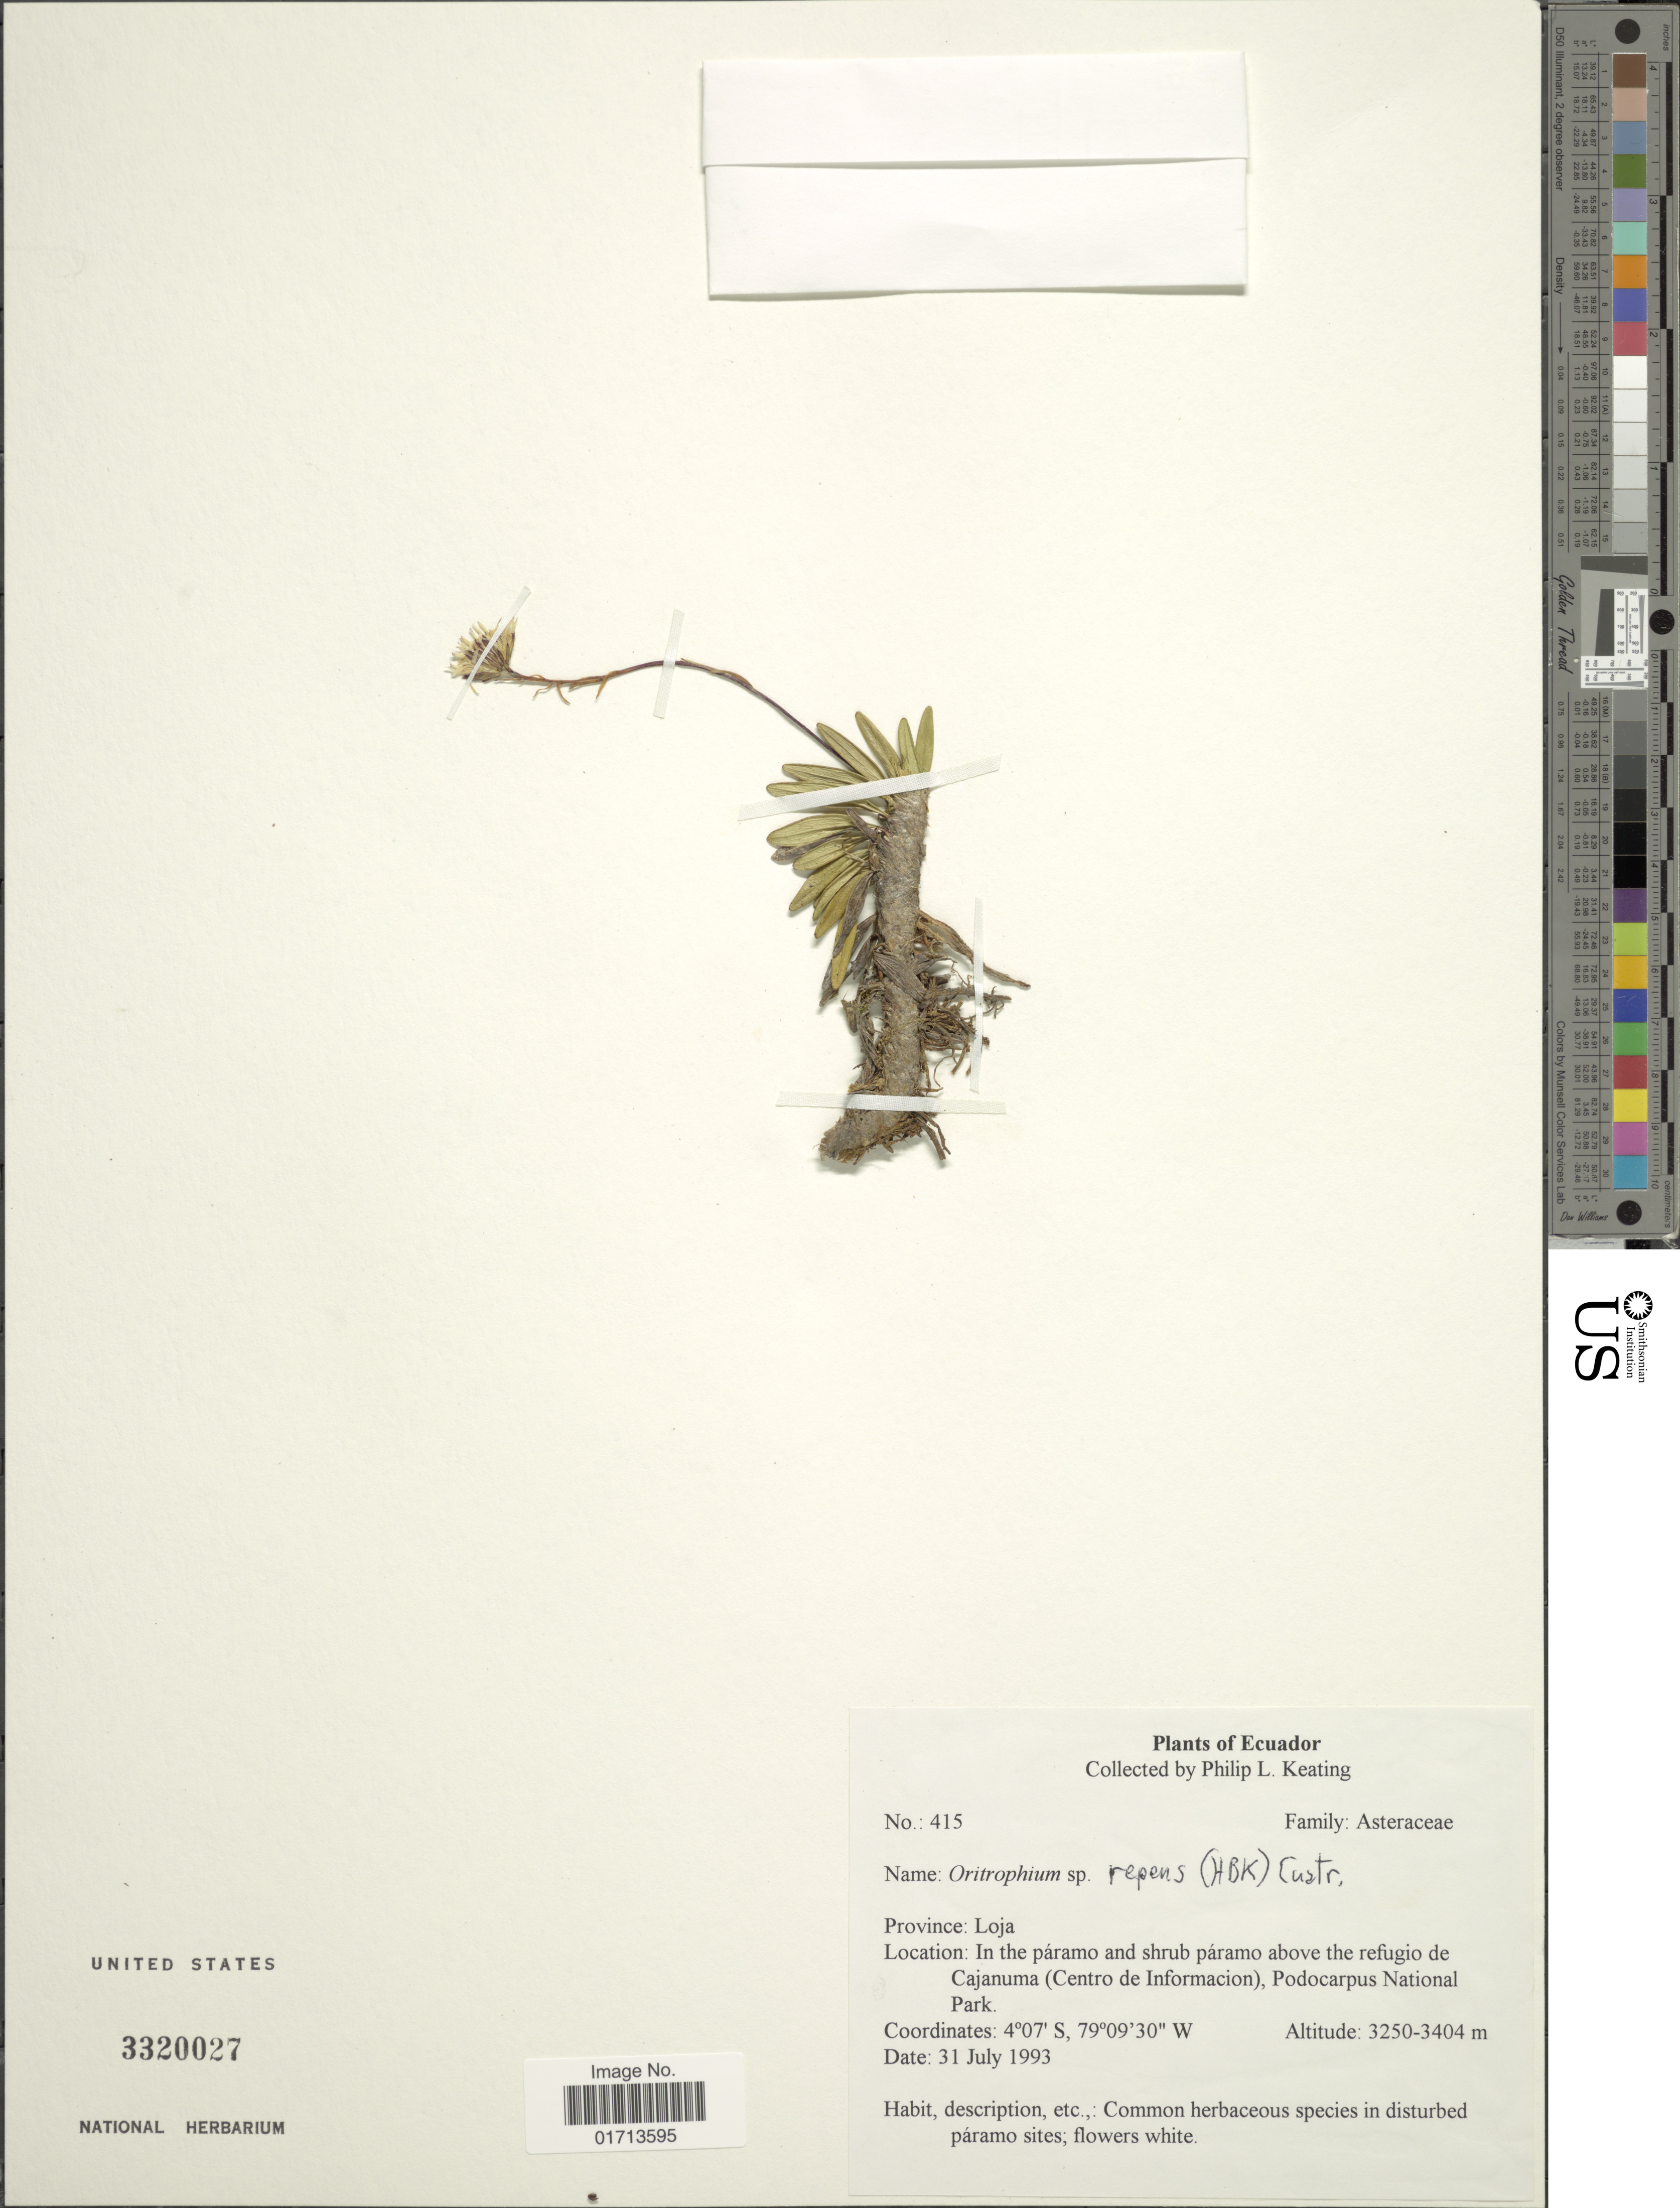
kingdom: Plantae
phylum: Tracheophyta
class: Magnoliopsida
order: Asterales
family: Asteraceae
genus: Oritrophium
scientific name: Oritrophium repens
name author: (Kunth) Cuatrec.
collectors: P. Keating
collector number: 415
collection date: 1993-07-31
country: Ecuador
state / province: Loja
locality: Above the refugio de Cajanuma (Centro de informacion), Podocarpus National Park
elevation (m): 3250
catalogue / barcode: US 3320027